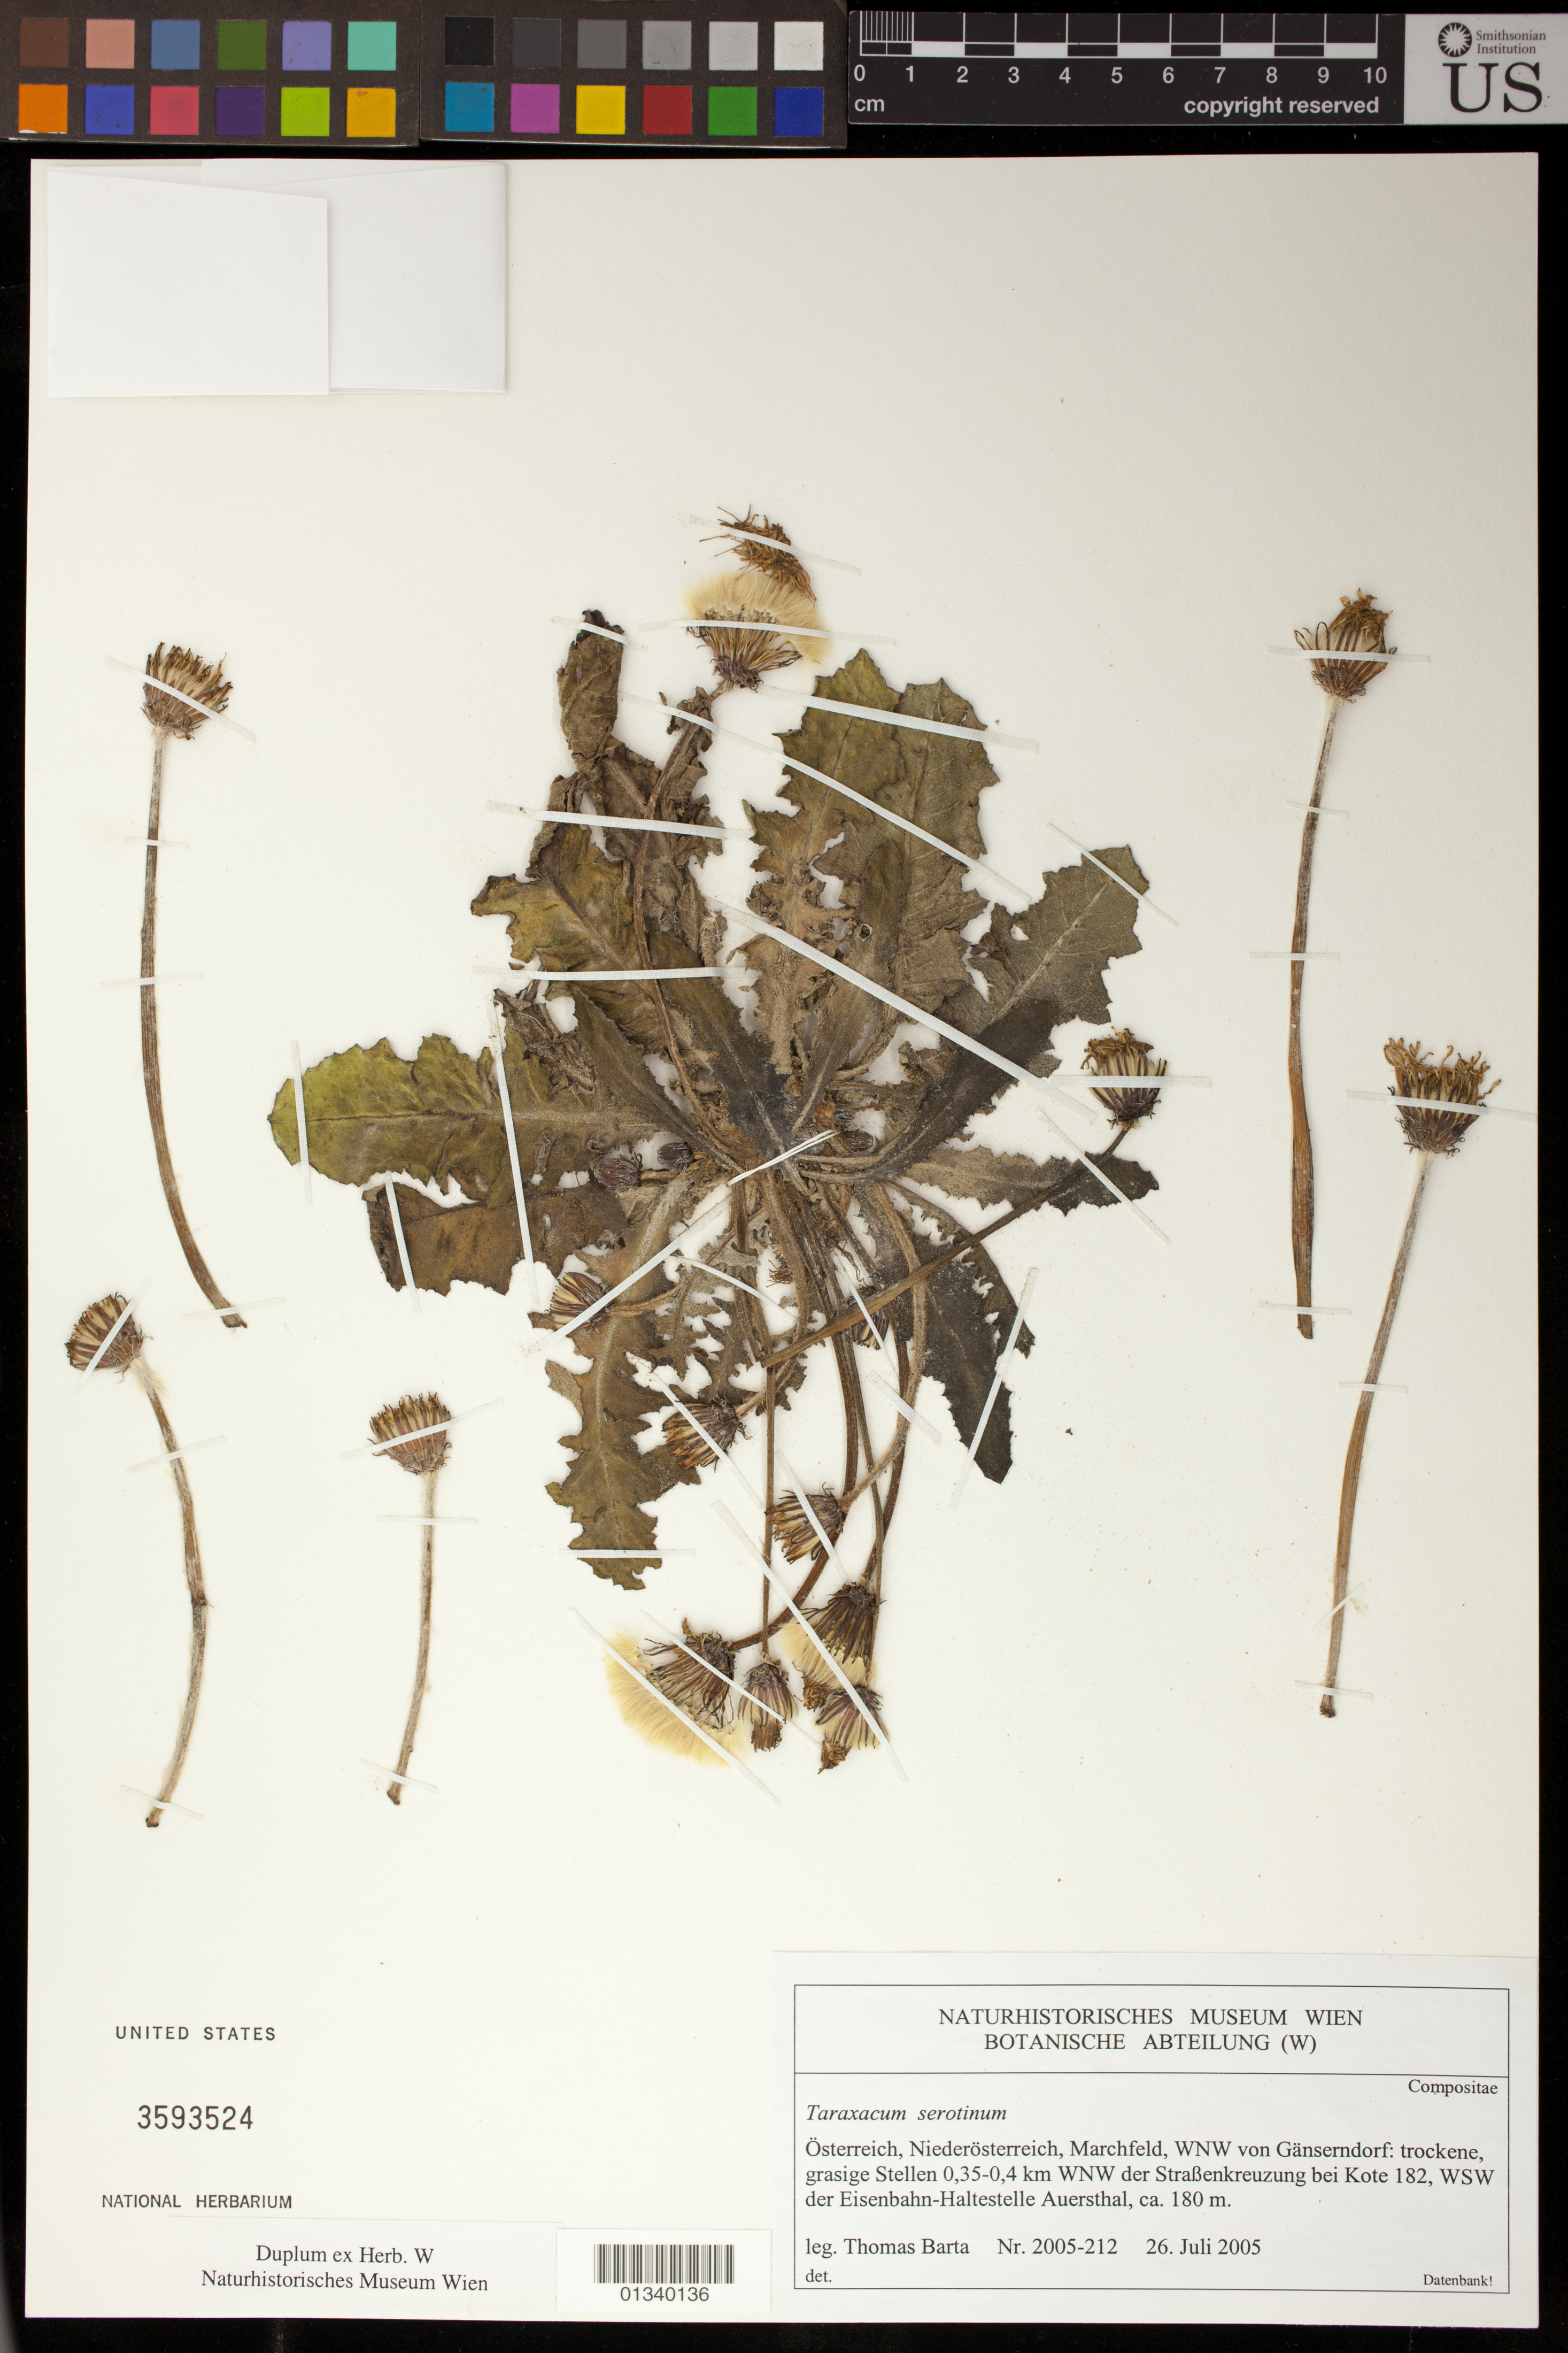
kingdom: Plantae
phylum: Tracheophyta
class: Magnoliopsida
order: Asterales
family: Asteraceae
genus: Taraxacum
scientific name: Taraxacum serotinum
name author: (Waldst. & Kit.) Fisch.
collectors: T. Barta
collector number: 2005-212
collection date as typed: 26 July 2005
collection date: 2005-07-26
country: Austria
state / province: Niederosterreich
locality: Marchfeld, WNW von Ganserndorf: trockene, grasige Stellen 0.35-0.4 km WNW der Strassenkreuzung bei Kote 182, WSW der Eisenbahn-Haltestelle Auersthal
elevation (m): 180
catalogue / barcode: US 3593524